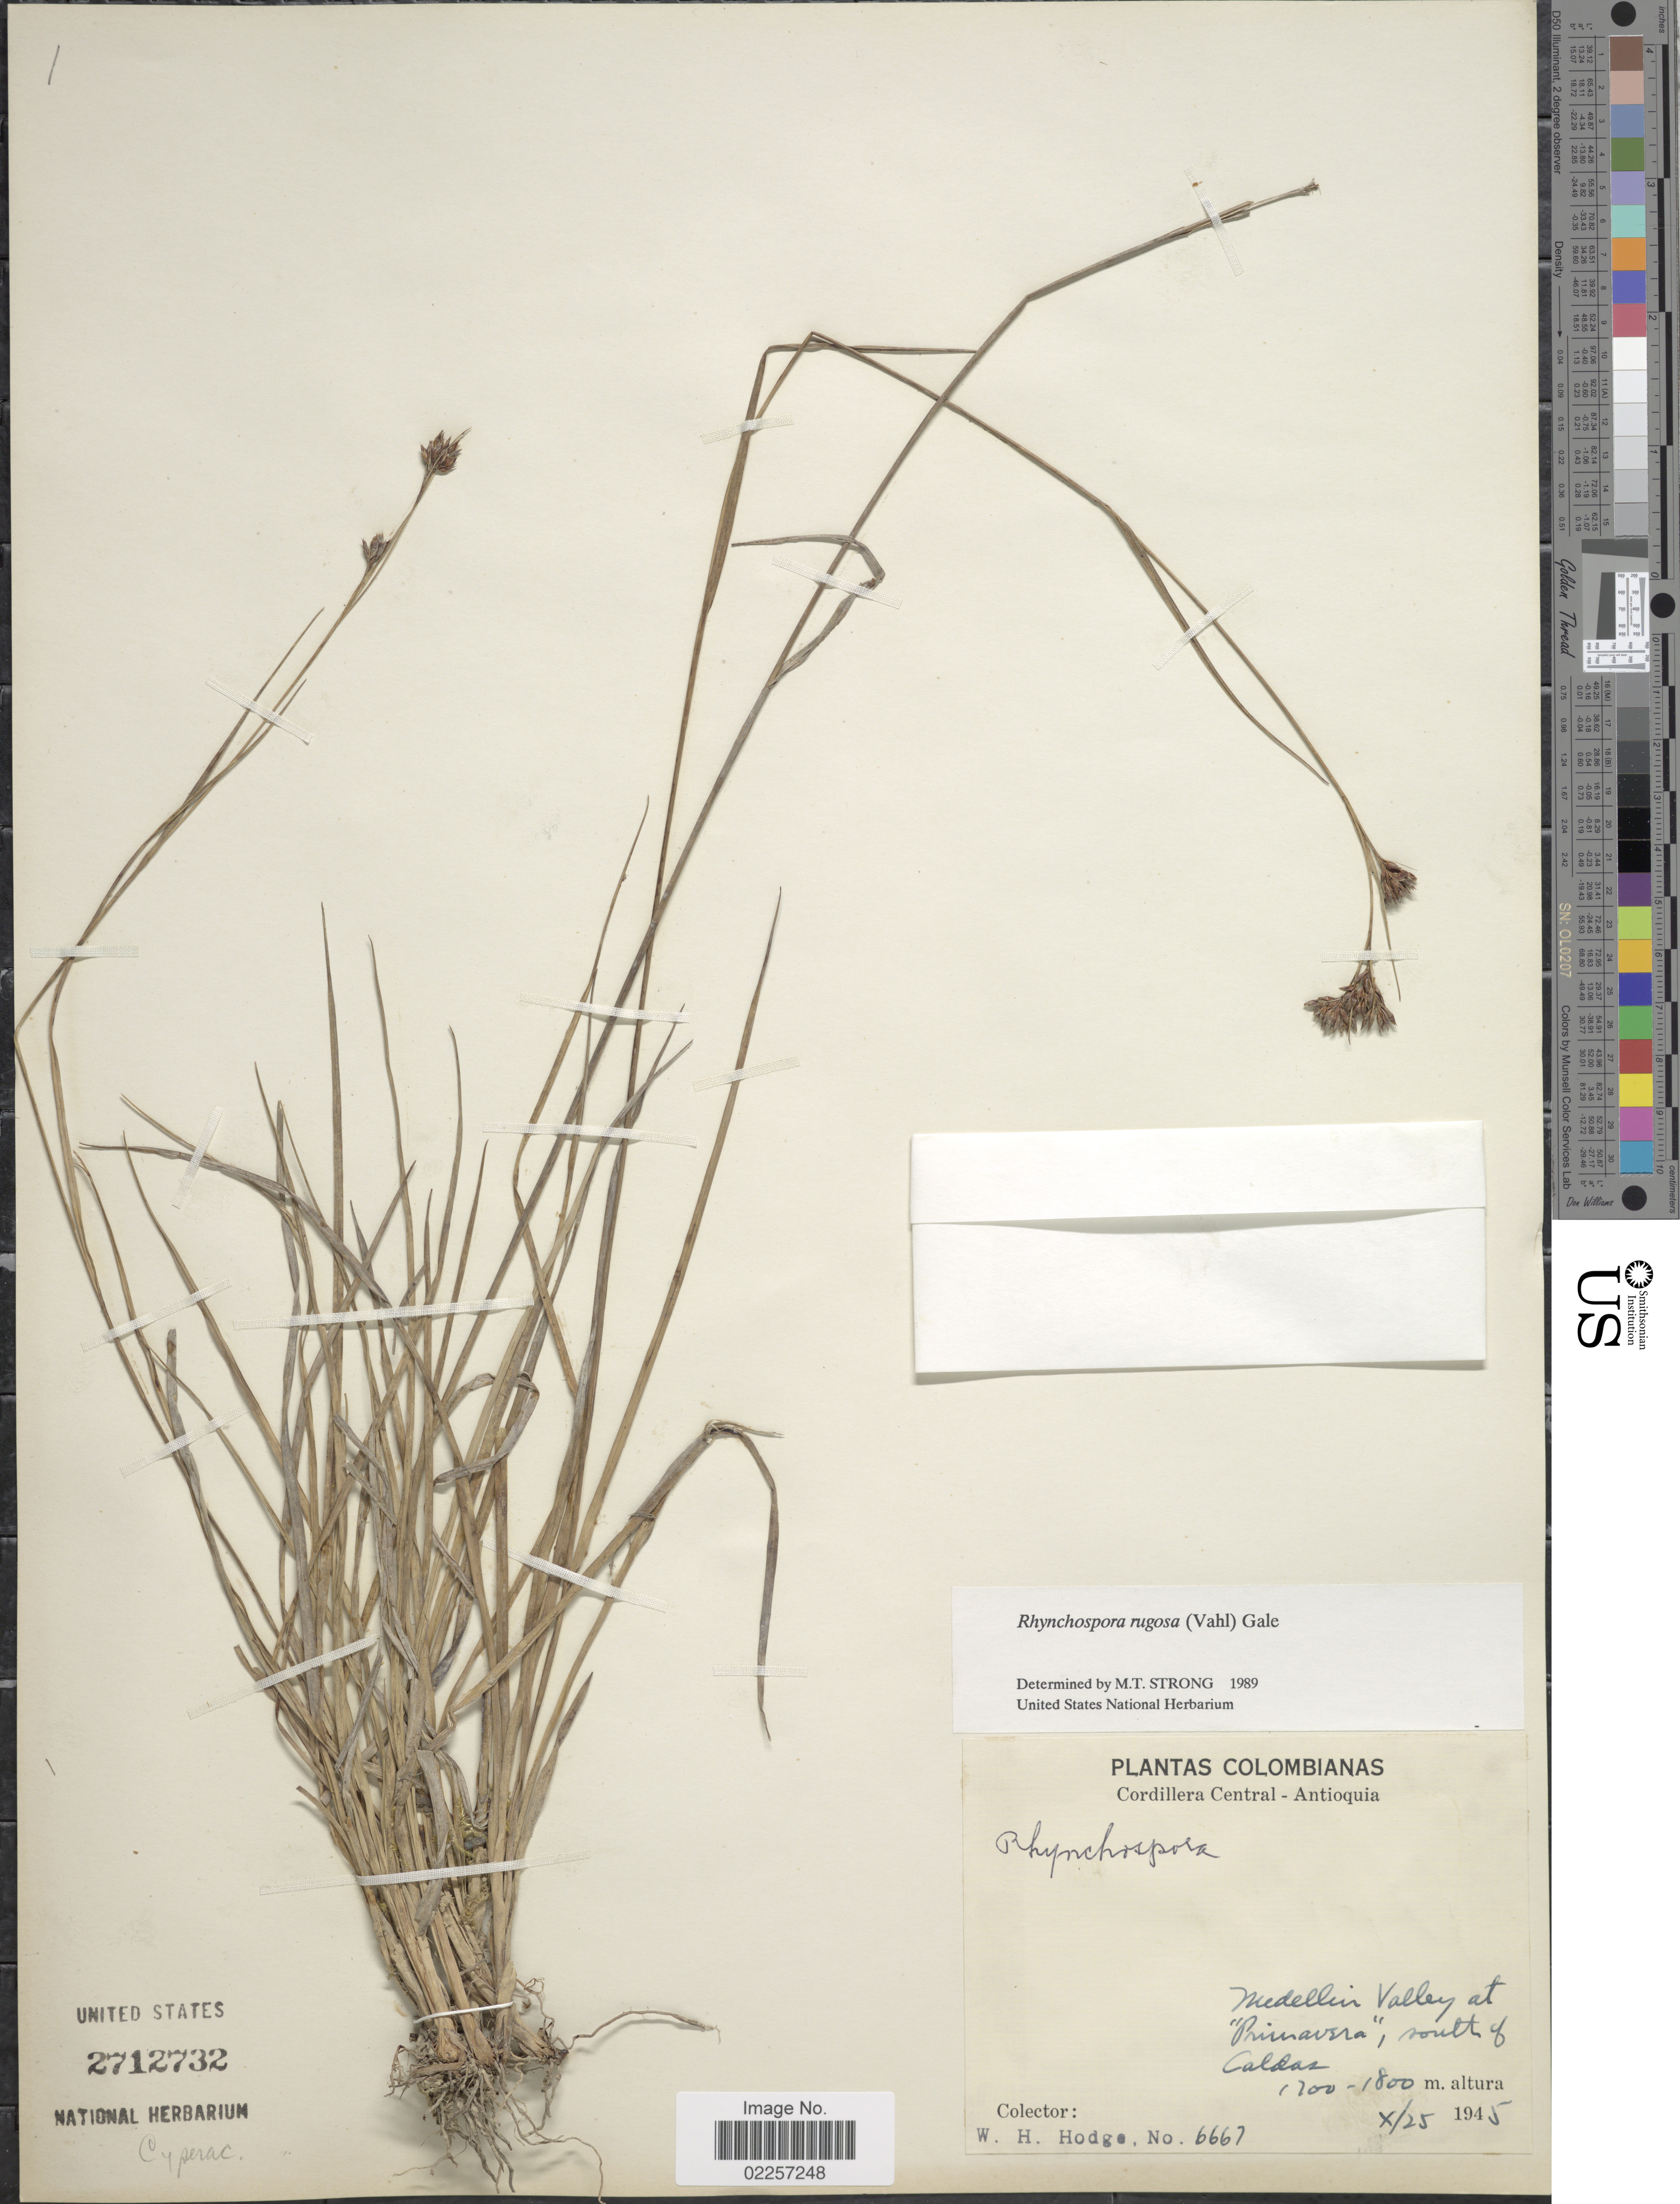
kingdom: Plantae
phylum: Tracheophyta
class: Liliopsida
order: Poales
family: Cyperaceae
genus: Rhynchospora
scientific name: Rhynchospora rugosa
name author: (Vahl) Gale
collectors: W. Hodge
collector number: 6667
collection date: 1945-10-25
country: Colombia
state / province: Antioquia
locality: Cordillera Central, Medellin Valley at "Primavera", south of Caldas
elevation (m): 1200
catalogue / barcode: US 2712732